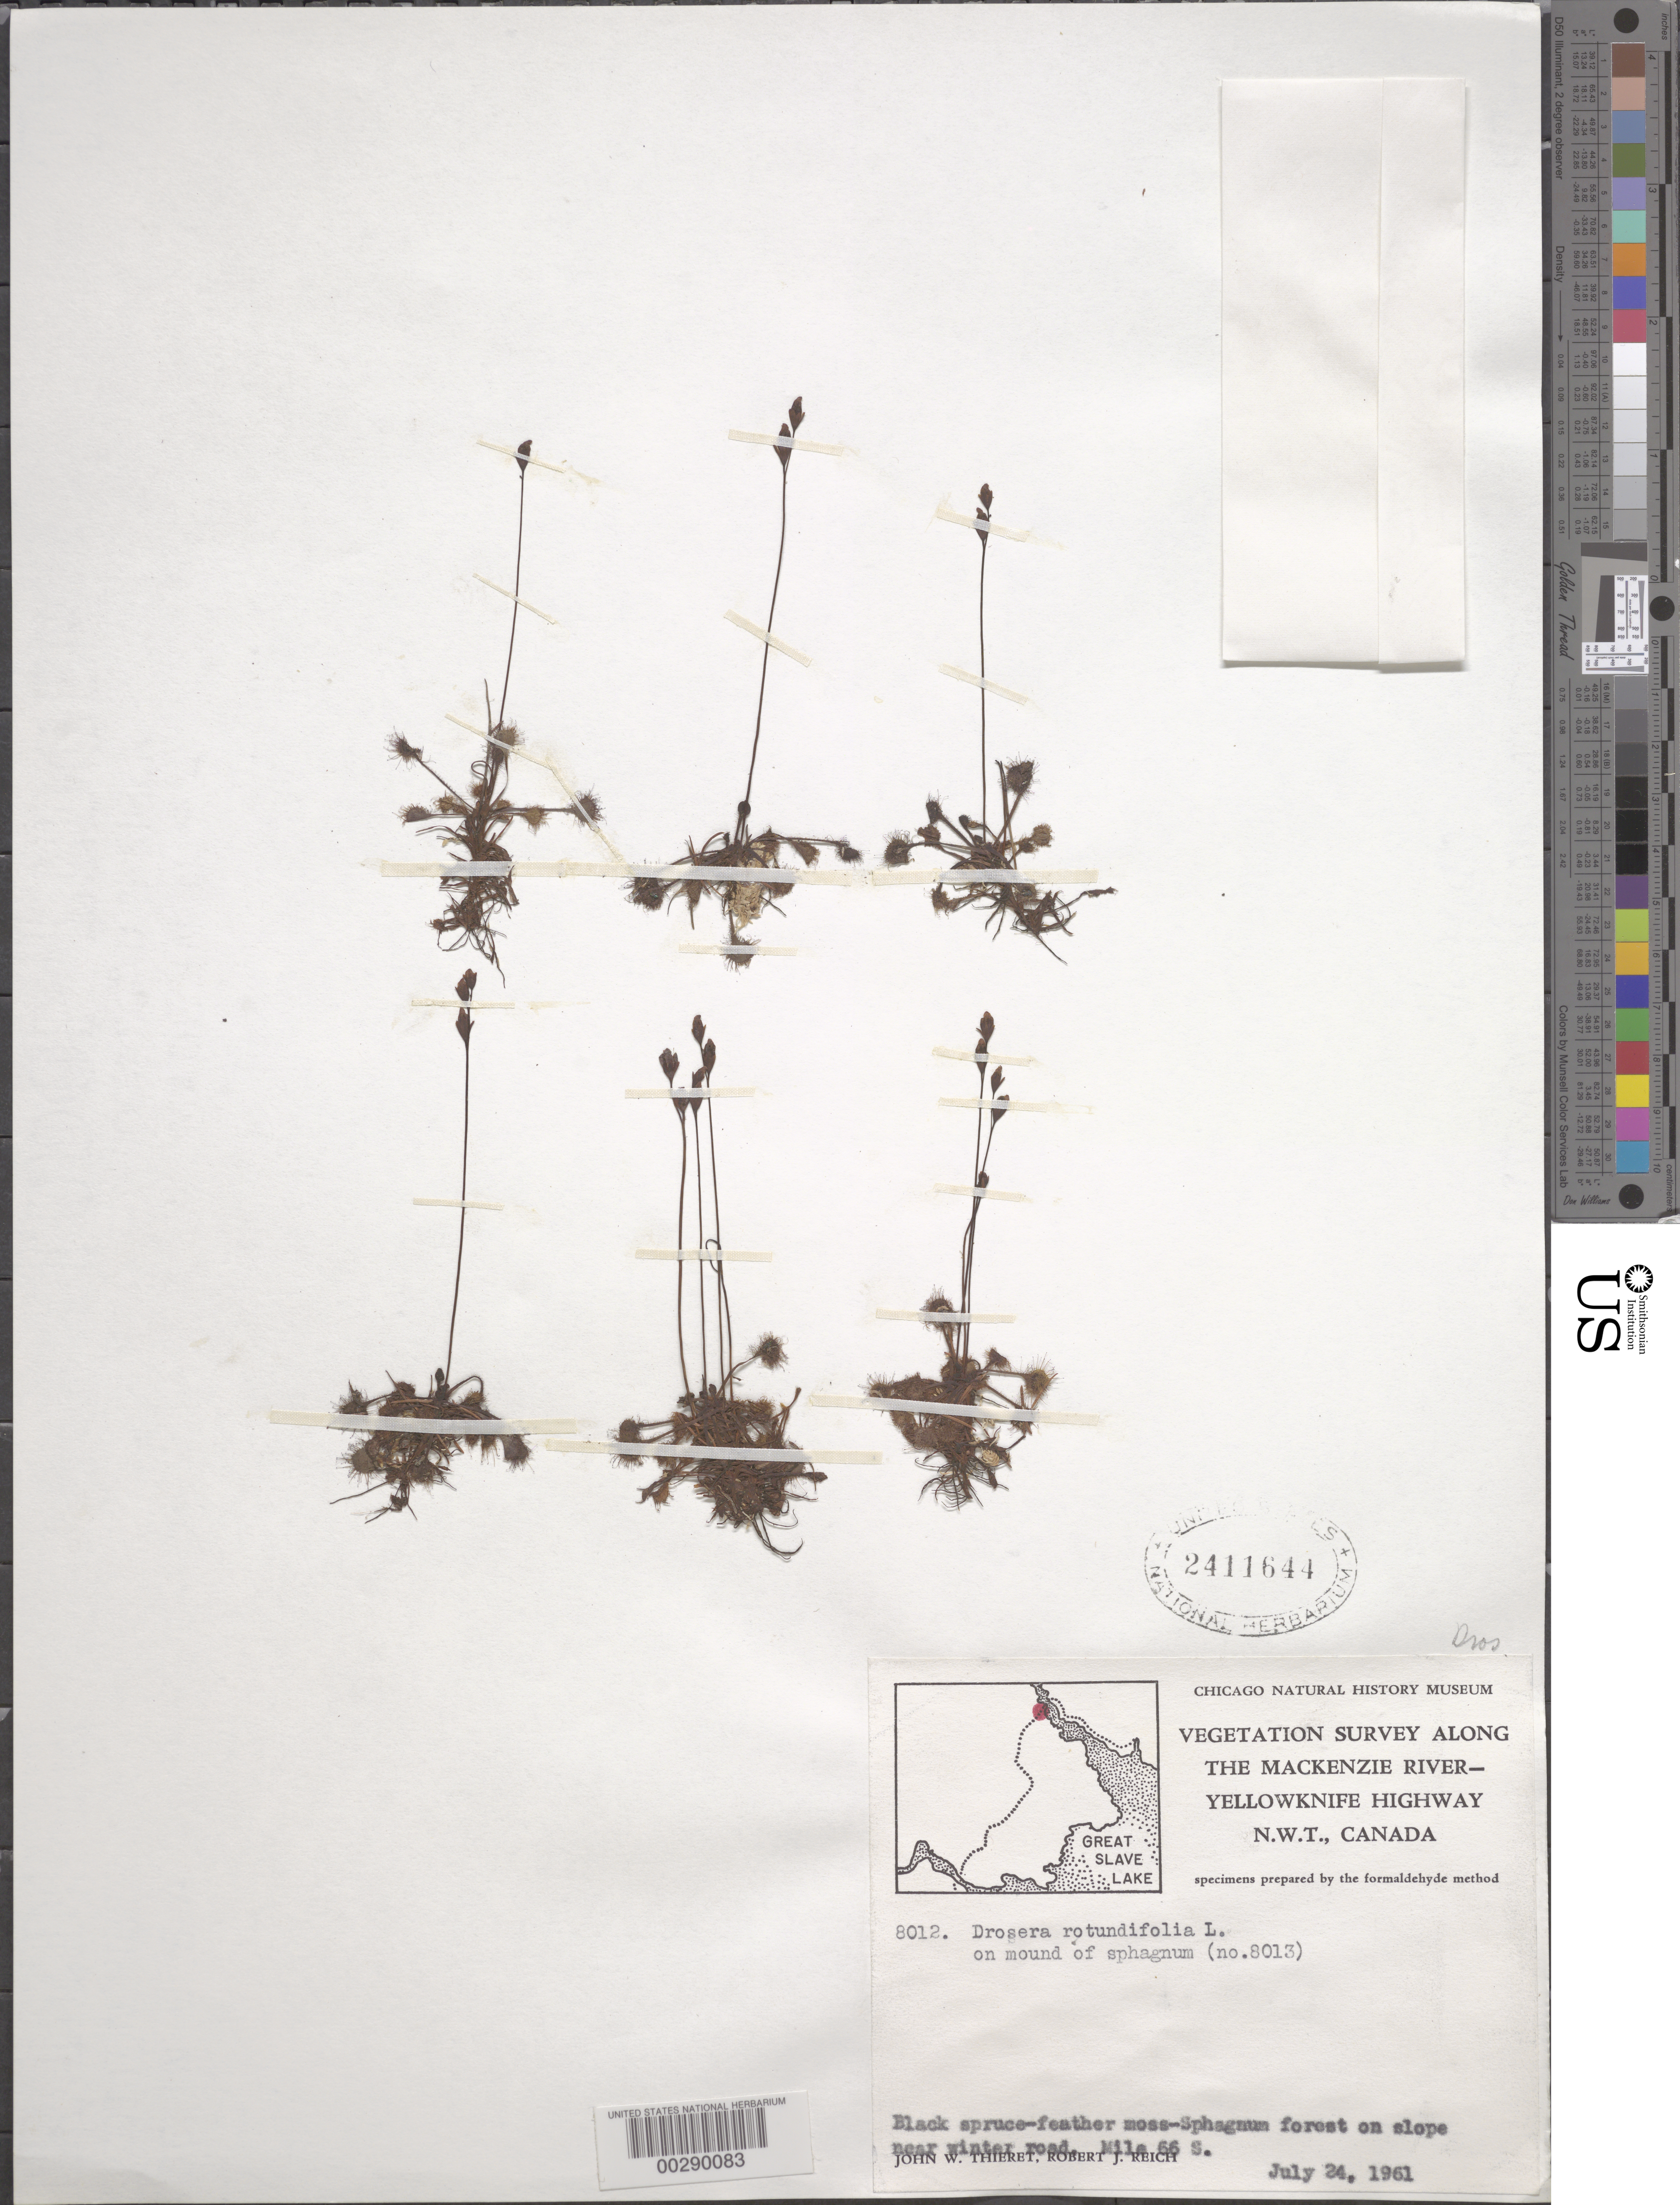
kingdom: Plantae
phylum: Tracheophyta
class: Magnoliopsida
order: Caryophyllales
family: Droseraceae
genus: Drosera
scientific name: Drosera rotundifolia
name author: L.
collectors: J. W. Thieret & R. Reich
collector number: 8012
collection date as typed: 24 Jul 1961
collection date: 1961-07-24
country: Canada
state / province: Northwest Territories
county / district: Mackenzie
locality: Yellowknife highway, mile 66 s. along the mackenzie river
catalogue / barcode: US 2411644